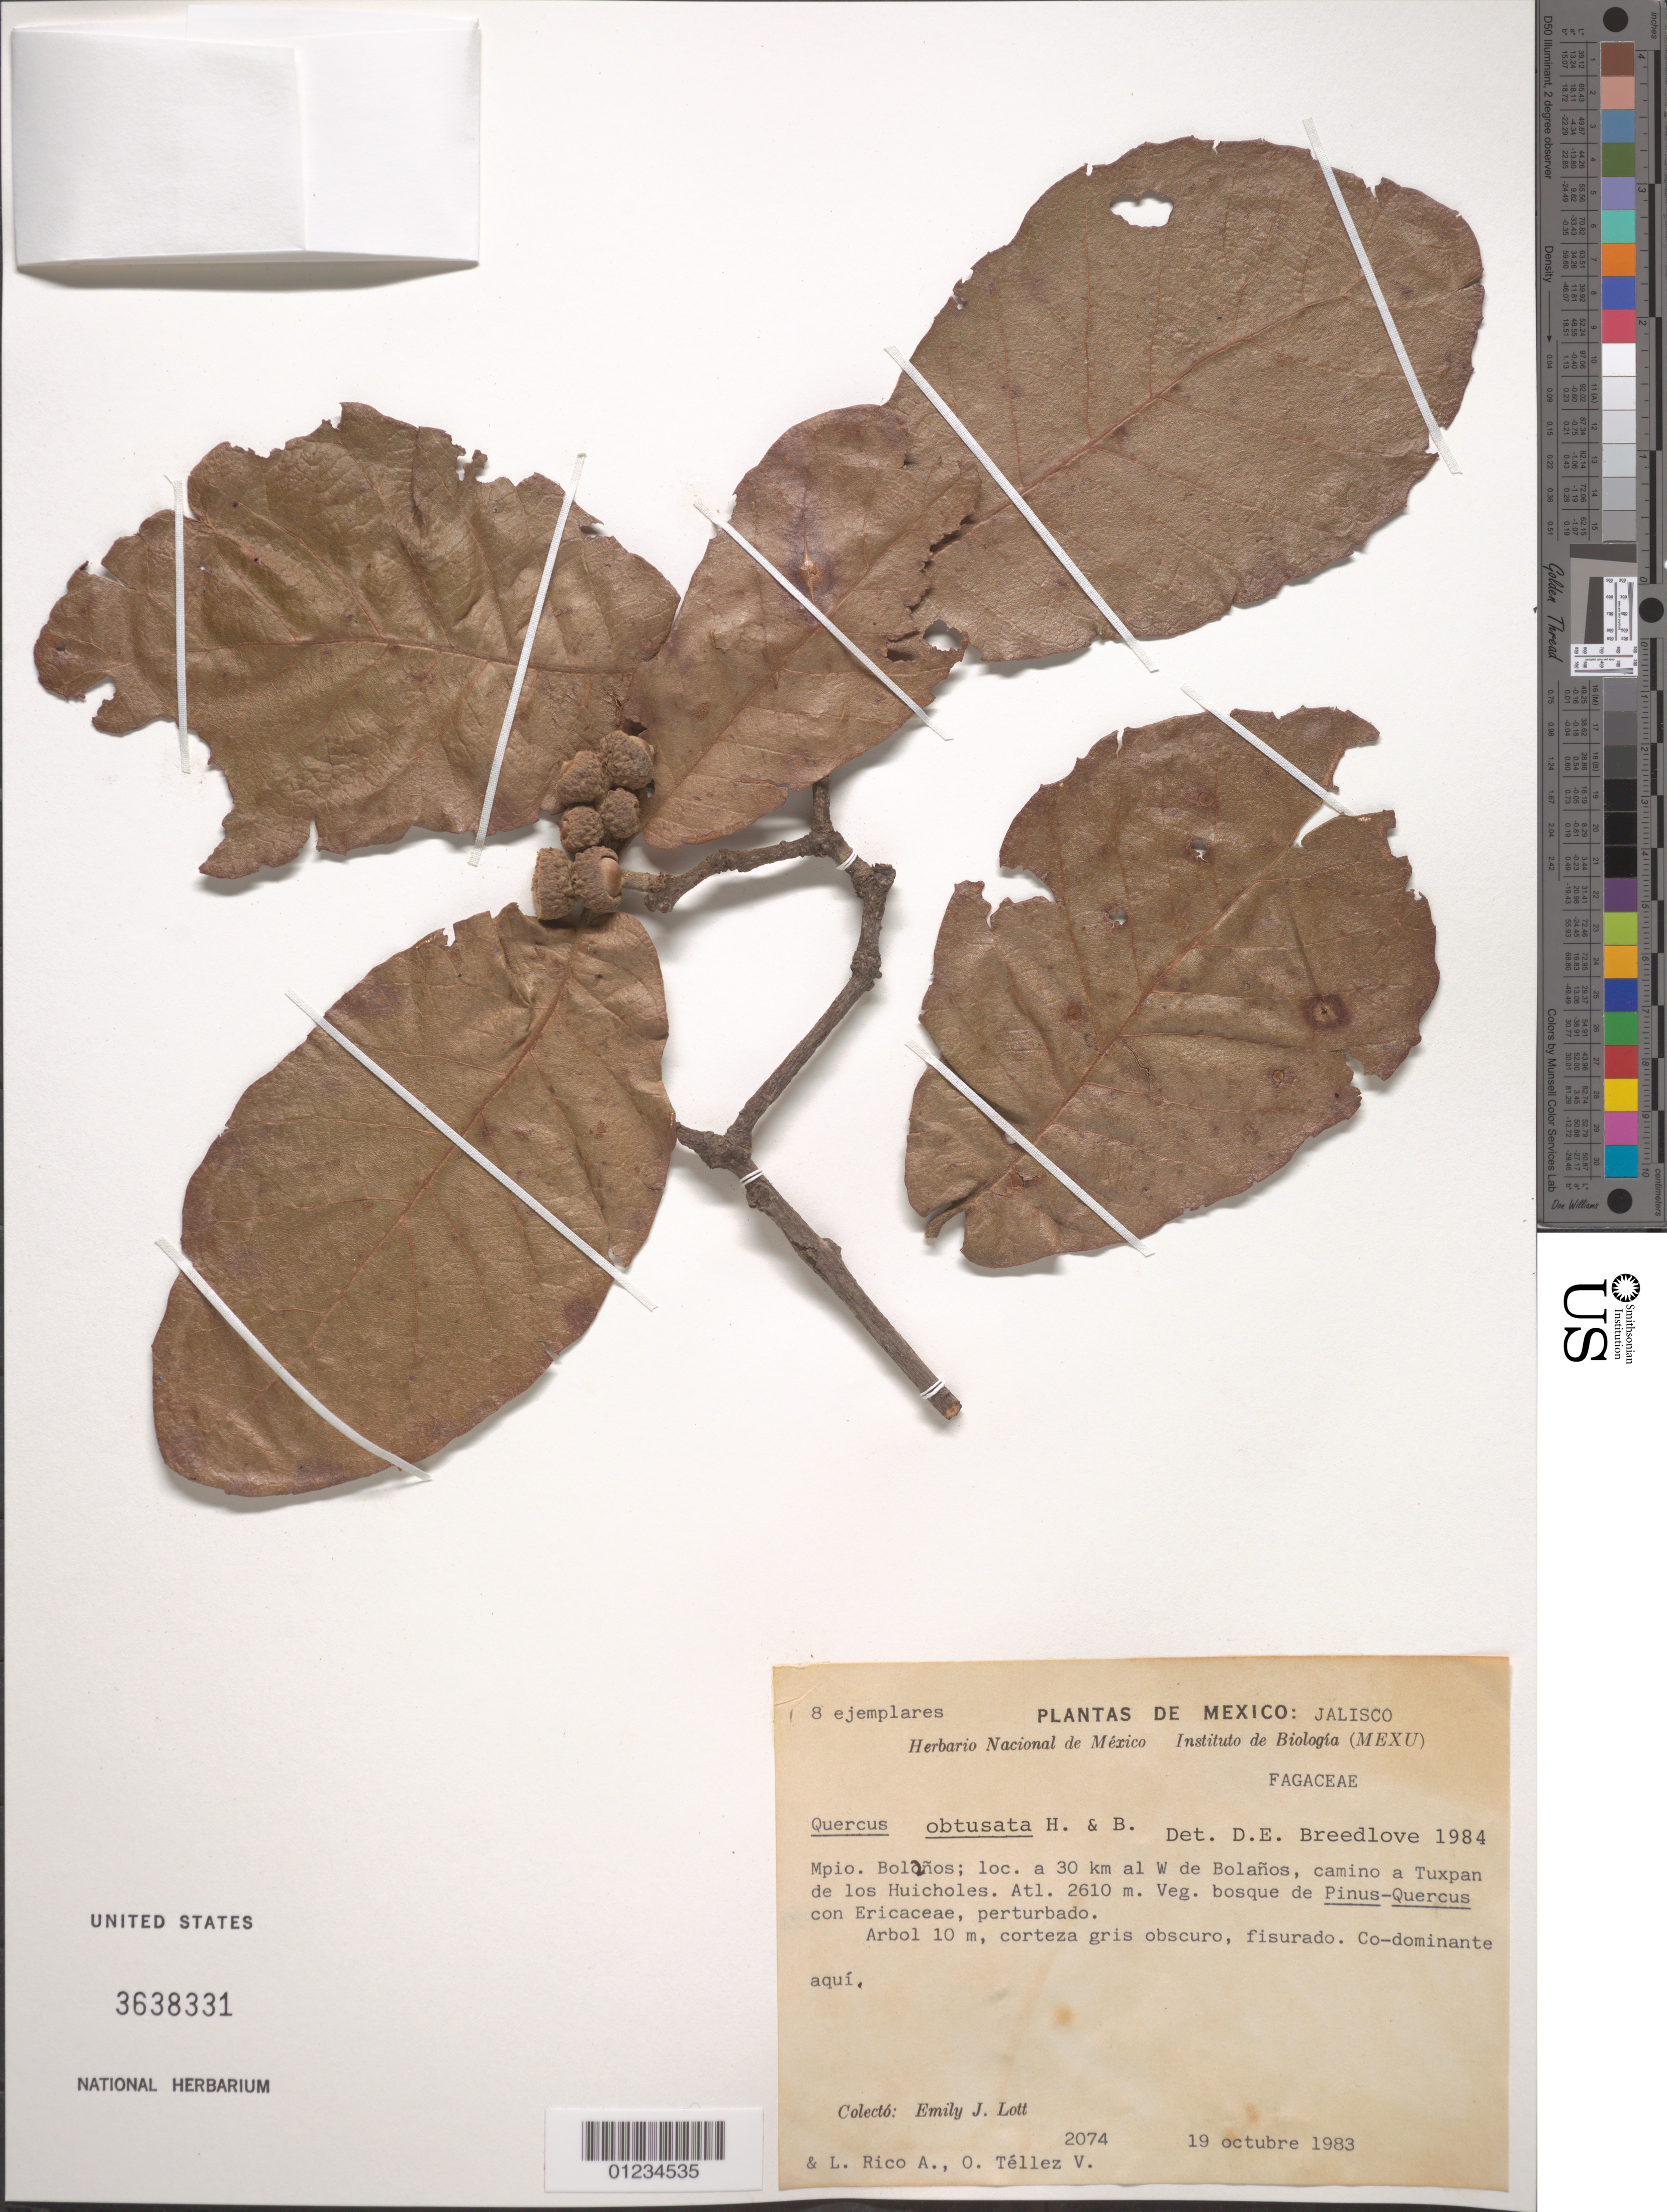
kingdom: Plantae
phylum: Tracheophyta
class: Magnoliopsida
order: Fagales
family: Fagaceae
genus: Quercus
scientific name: Quercus obtusata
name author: Humb. & Bonpl.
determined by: Breedlove, D. E.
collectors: E. J. Lott, O. Téllez V. & M. Rico Arce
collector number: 2074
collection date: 1983-10-19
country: Mexico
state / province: Jalisco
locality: Mpio. Bolanos; loc. a 30 km al W de Bolanos, camino a Tuxpan de los Huicholes.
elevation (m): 2610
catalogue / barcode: US 3638331